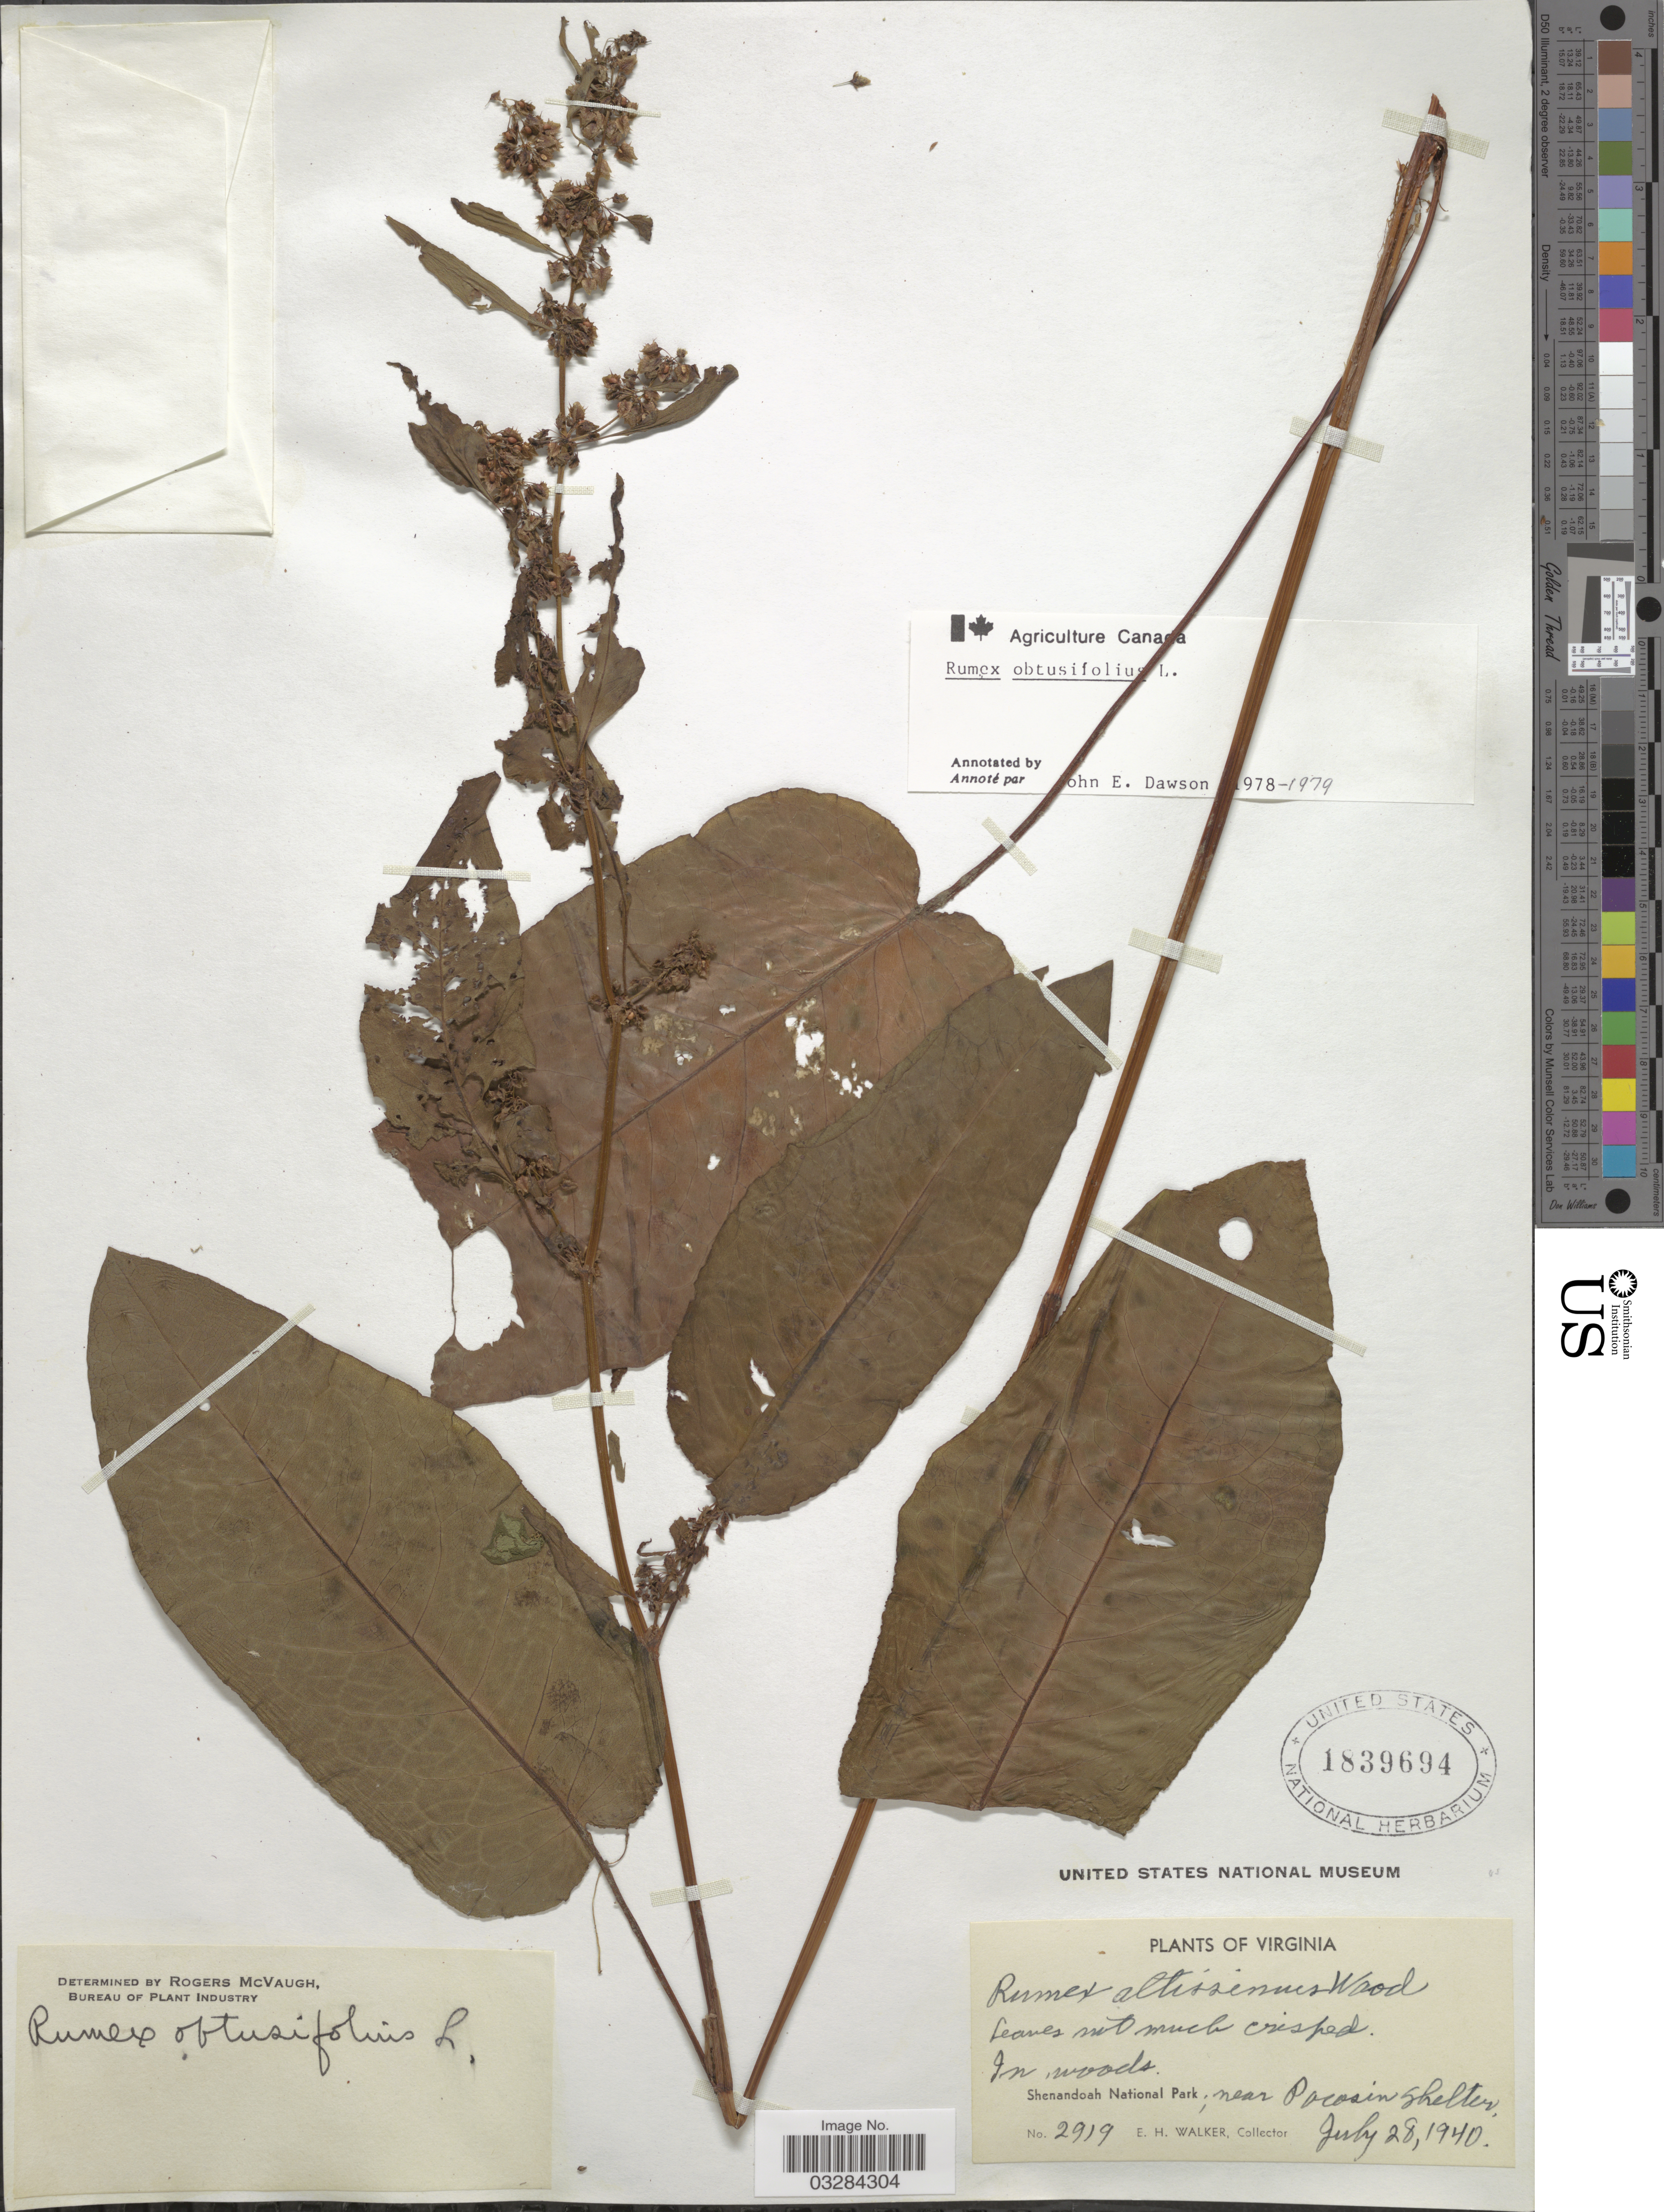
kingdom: Plantae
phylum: Tracheophyta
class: Magnoliopsida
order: Caryophyllales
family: Polygonaceae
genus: Rumex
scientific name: Rumex obtusifolius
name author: L.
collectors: E. H. Walker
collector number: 2919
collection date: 1940-07-28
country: United States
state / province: Virginia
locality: Shenandoah National Park; near POcosin Shelter.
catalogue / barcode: US 1839694